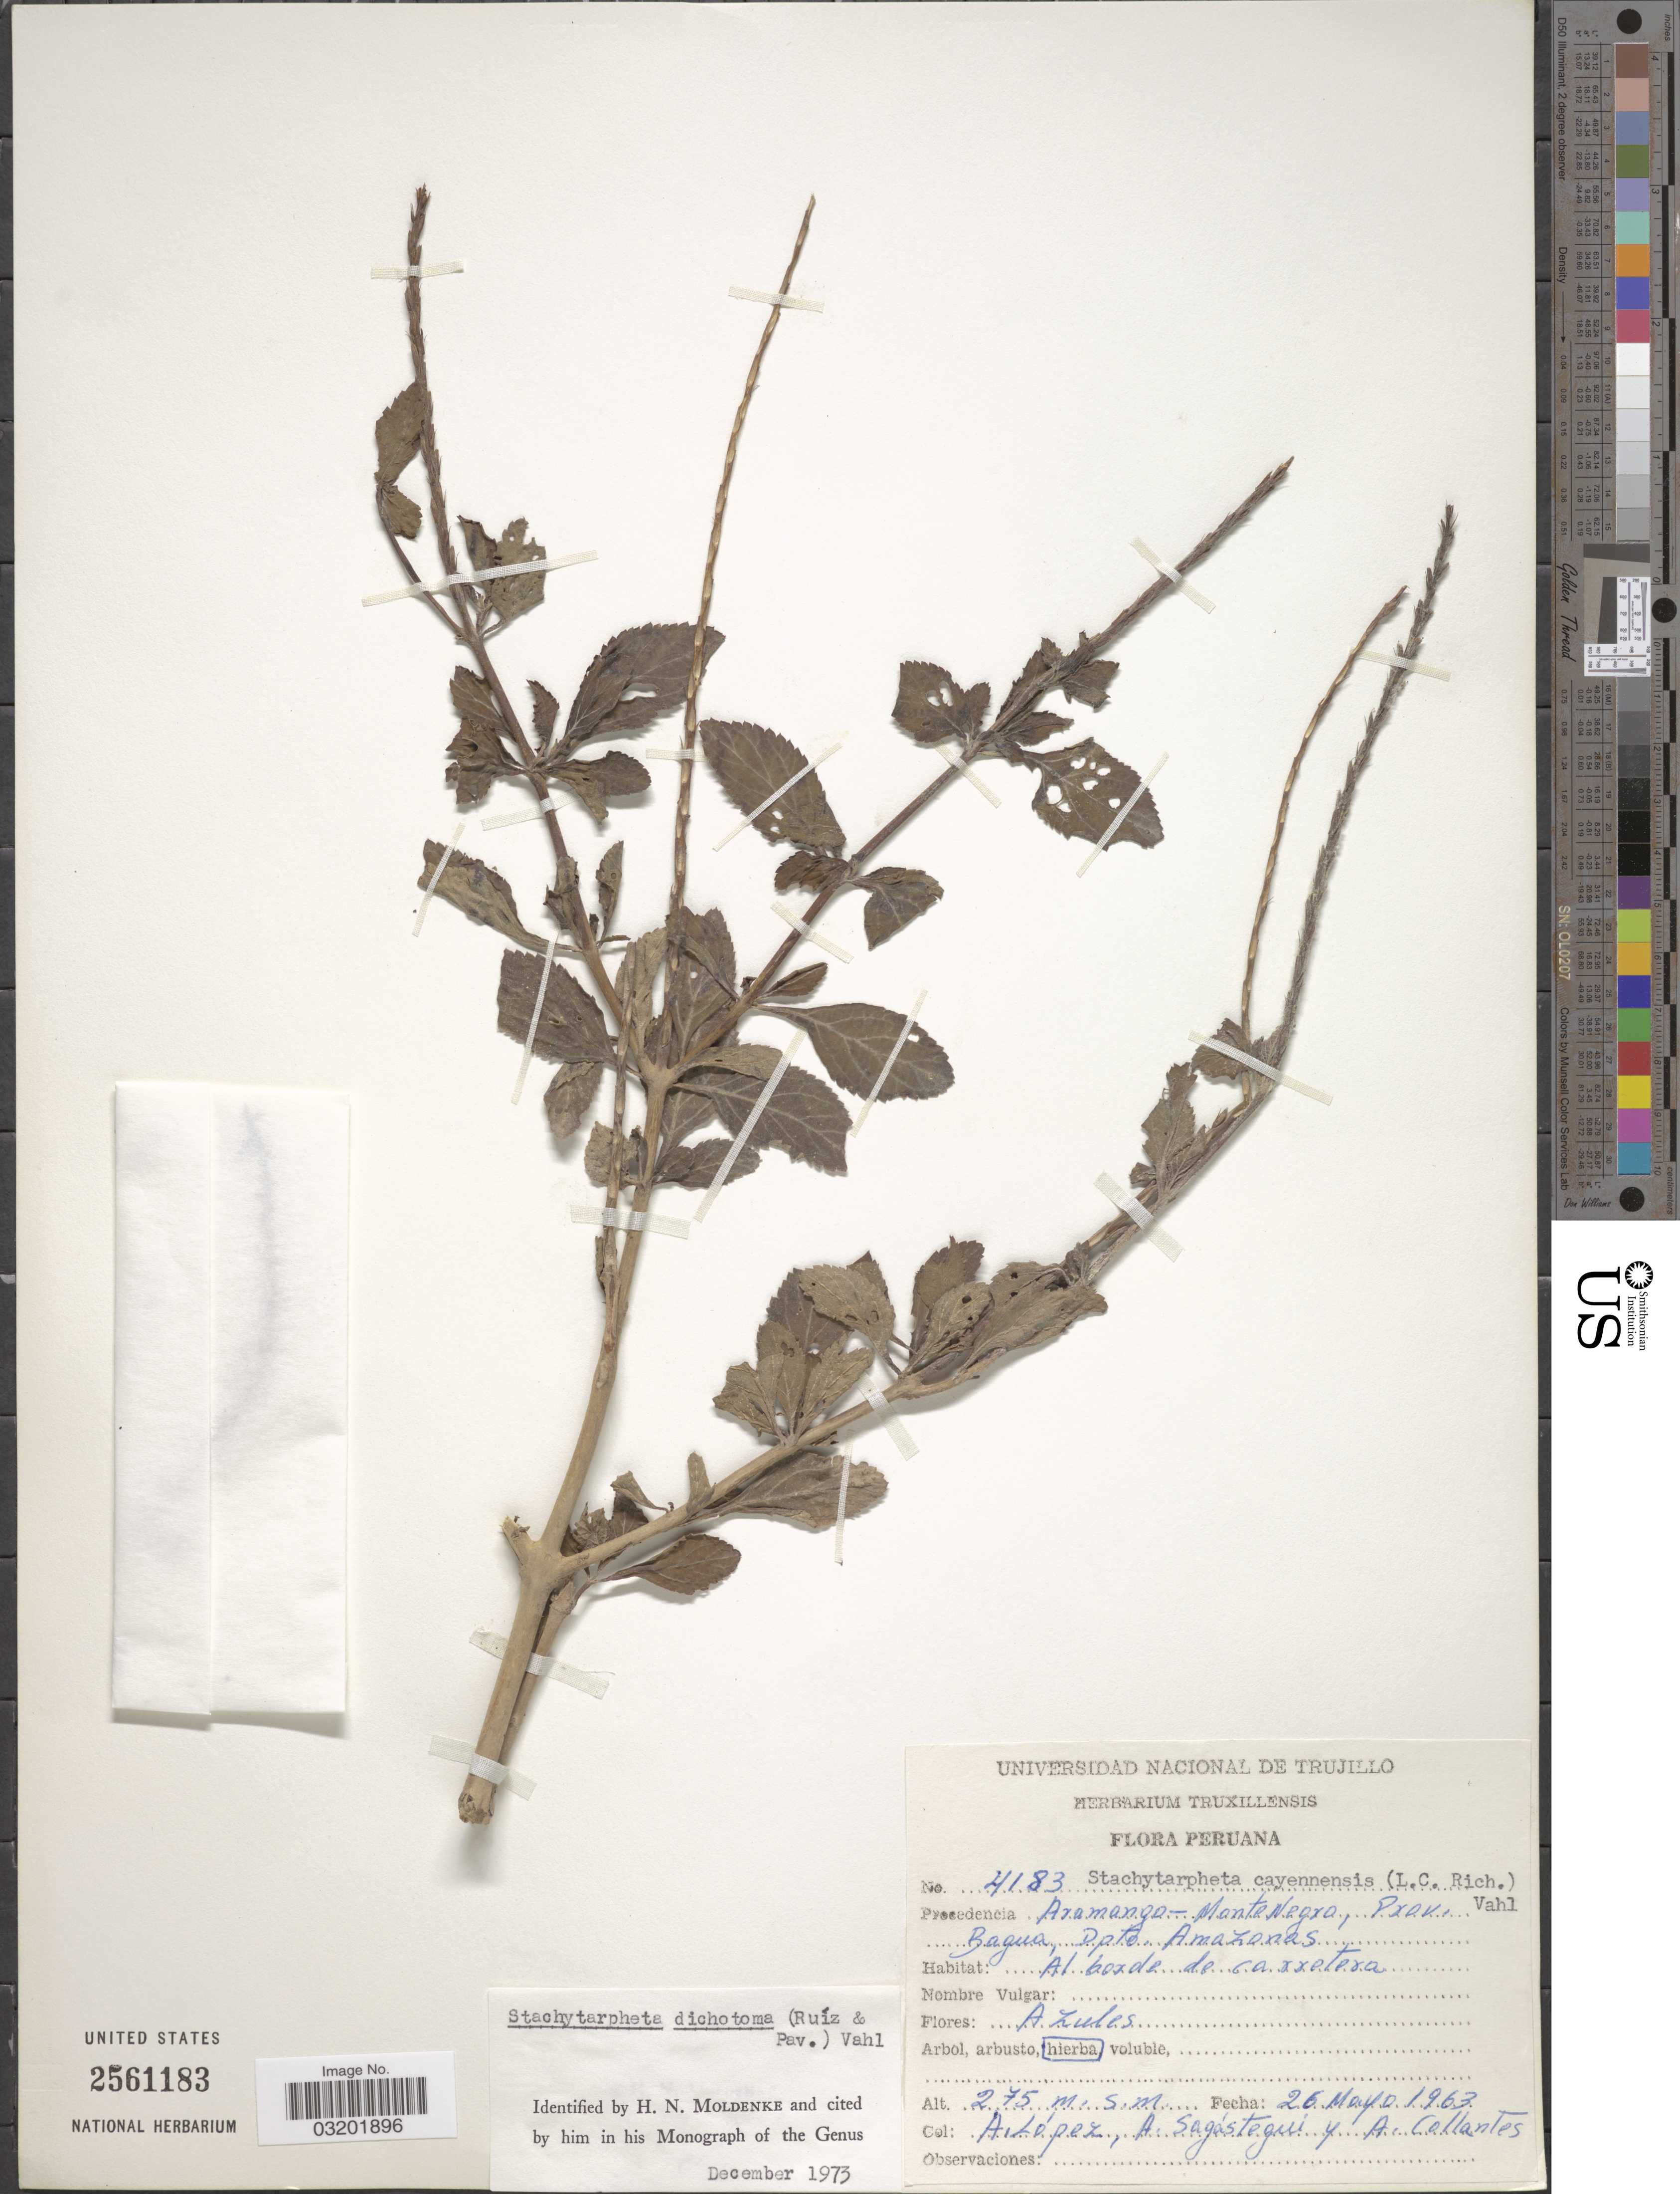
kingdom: Plantae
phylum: Tracheophyta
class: Magnoliopsida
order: Lamiales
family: Verbenaceae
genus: Stachytarpheta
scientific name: Stachytarpheta dichotoma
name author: (Ruiz & Pav.) Vahl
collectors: A. López, A. Sagastegui & A. Collantes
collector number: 4183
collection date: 1963-05-26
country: Peru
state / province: Amazonas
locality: Procedencia Aramango-Monte Negro, Prov. Bagua, Dpto. Amazonas.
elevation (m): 275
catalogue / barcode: US 2561183